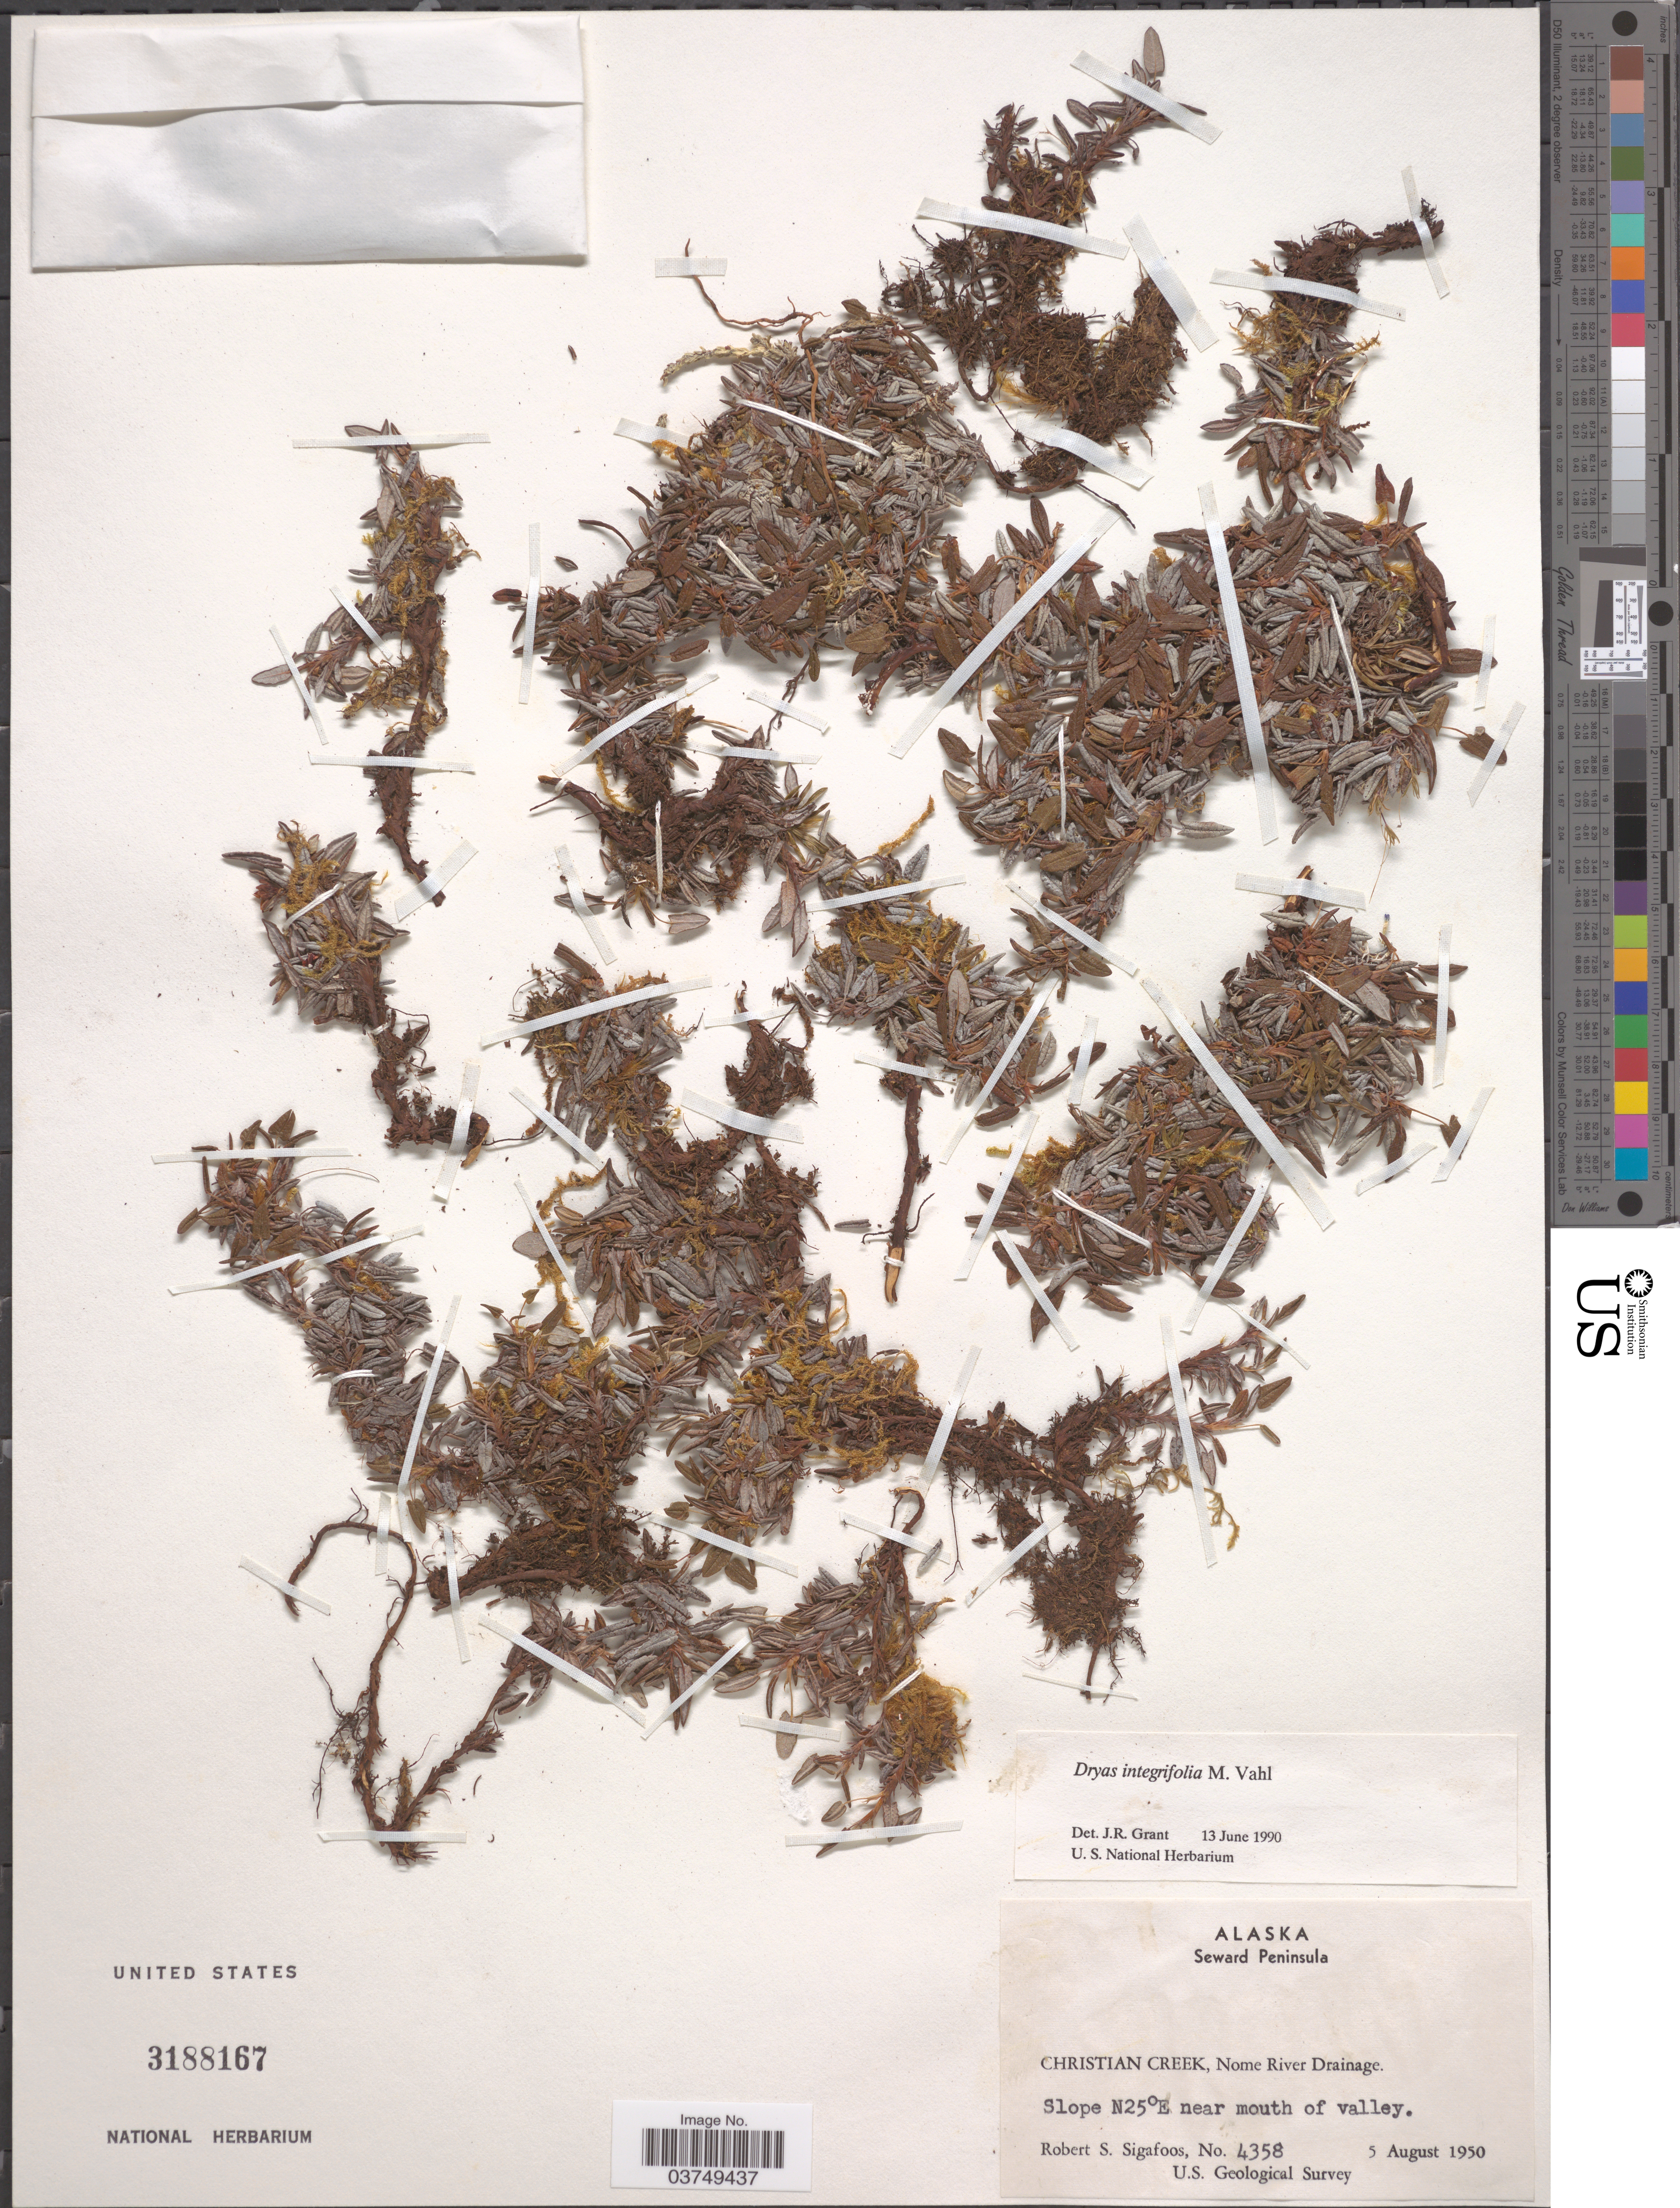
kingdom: Plantae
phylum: Tracheophyta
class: Magnoliopsida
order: Rosales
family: Rosaceae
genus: Dryas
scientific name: Dryas integrifolia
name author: Vahl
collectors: R. Sigafoos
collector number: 4358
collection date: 1950-08-05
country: United States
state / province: Alaska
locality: Seward Peninsula. Christian Creek, Nome River Drainage. Slope N25ºE near mouth of valley.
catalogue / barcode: US 3188167